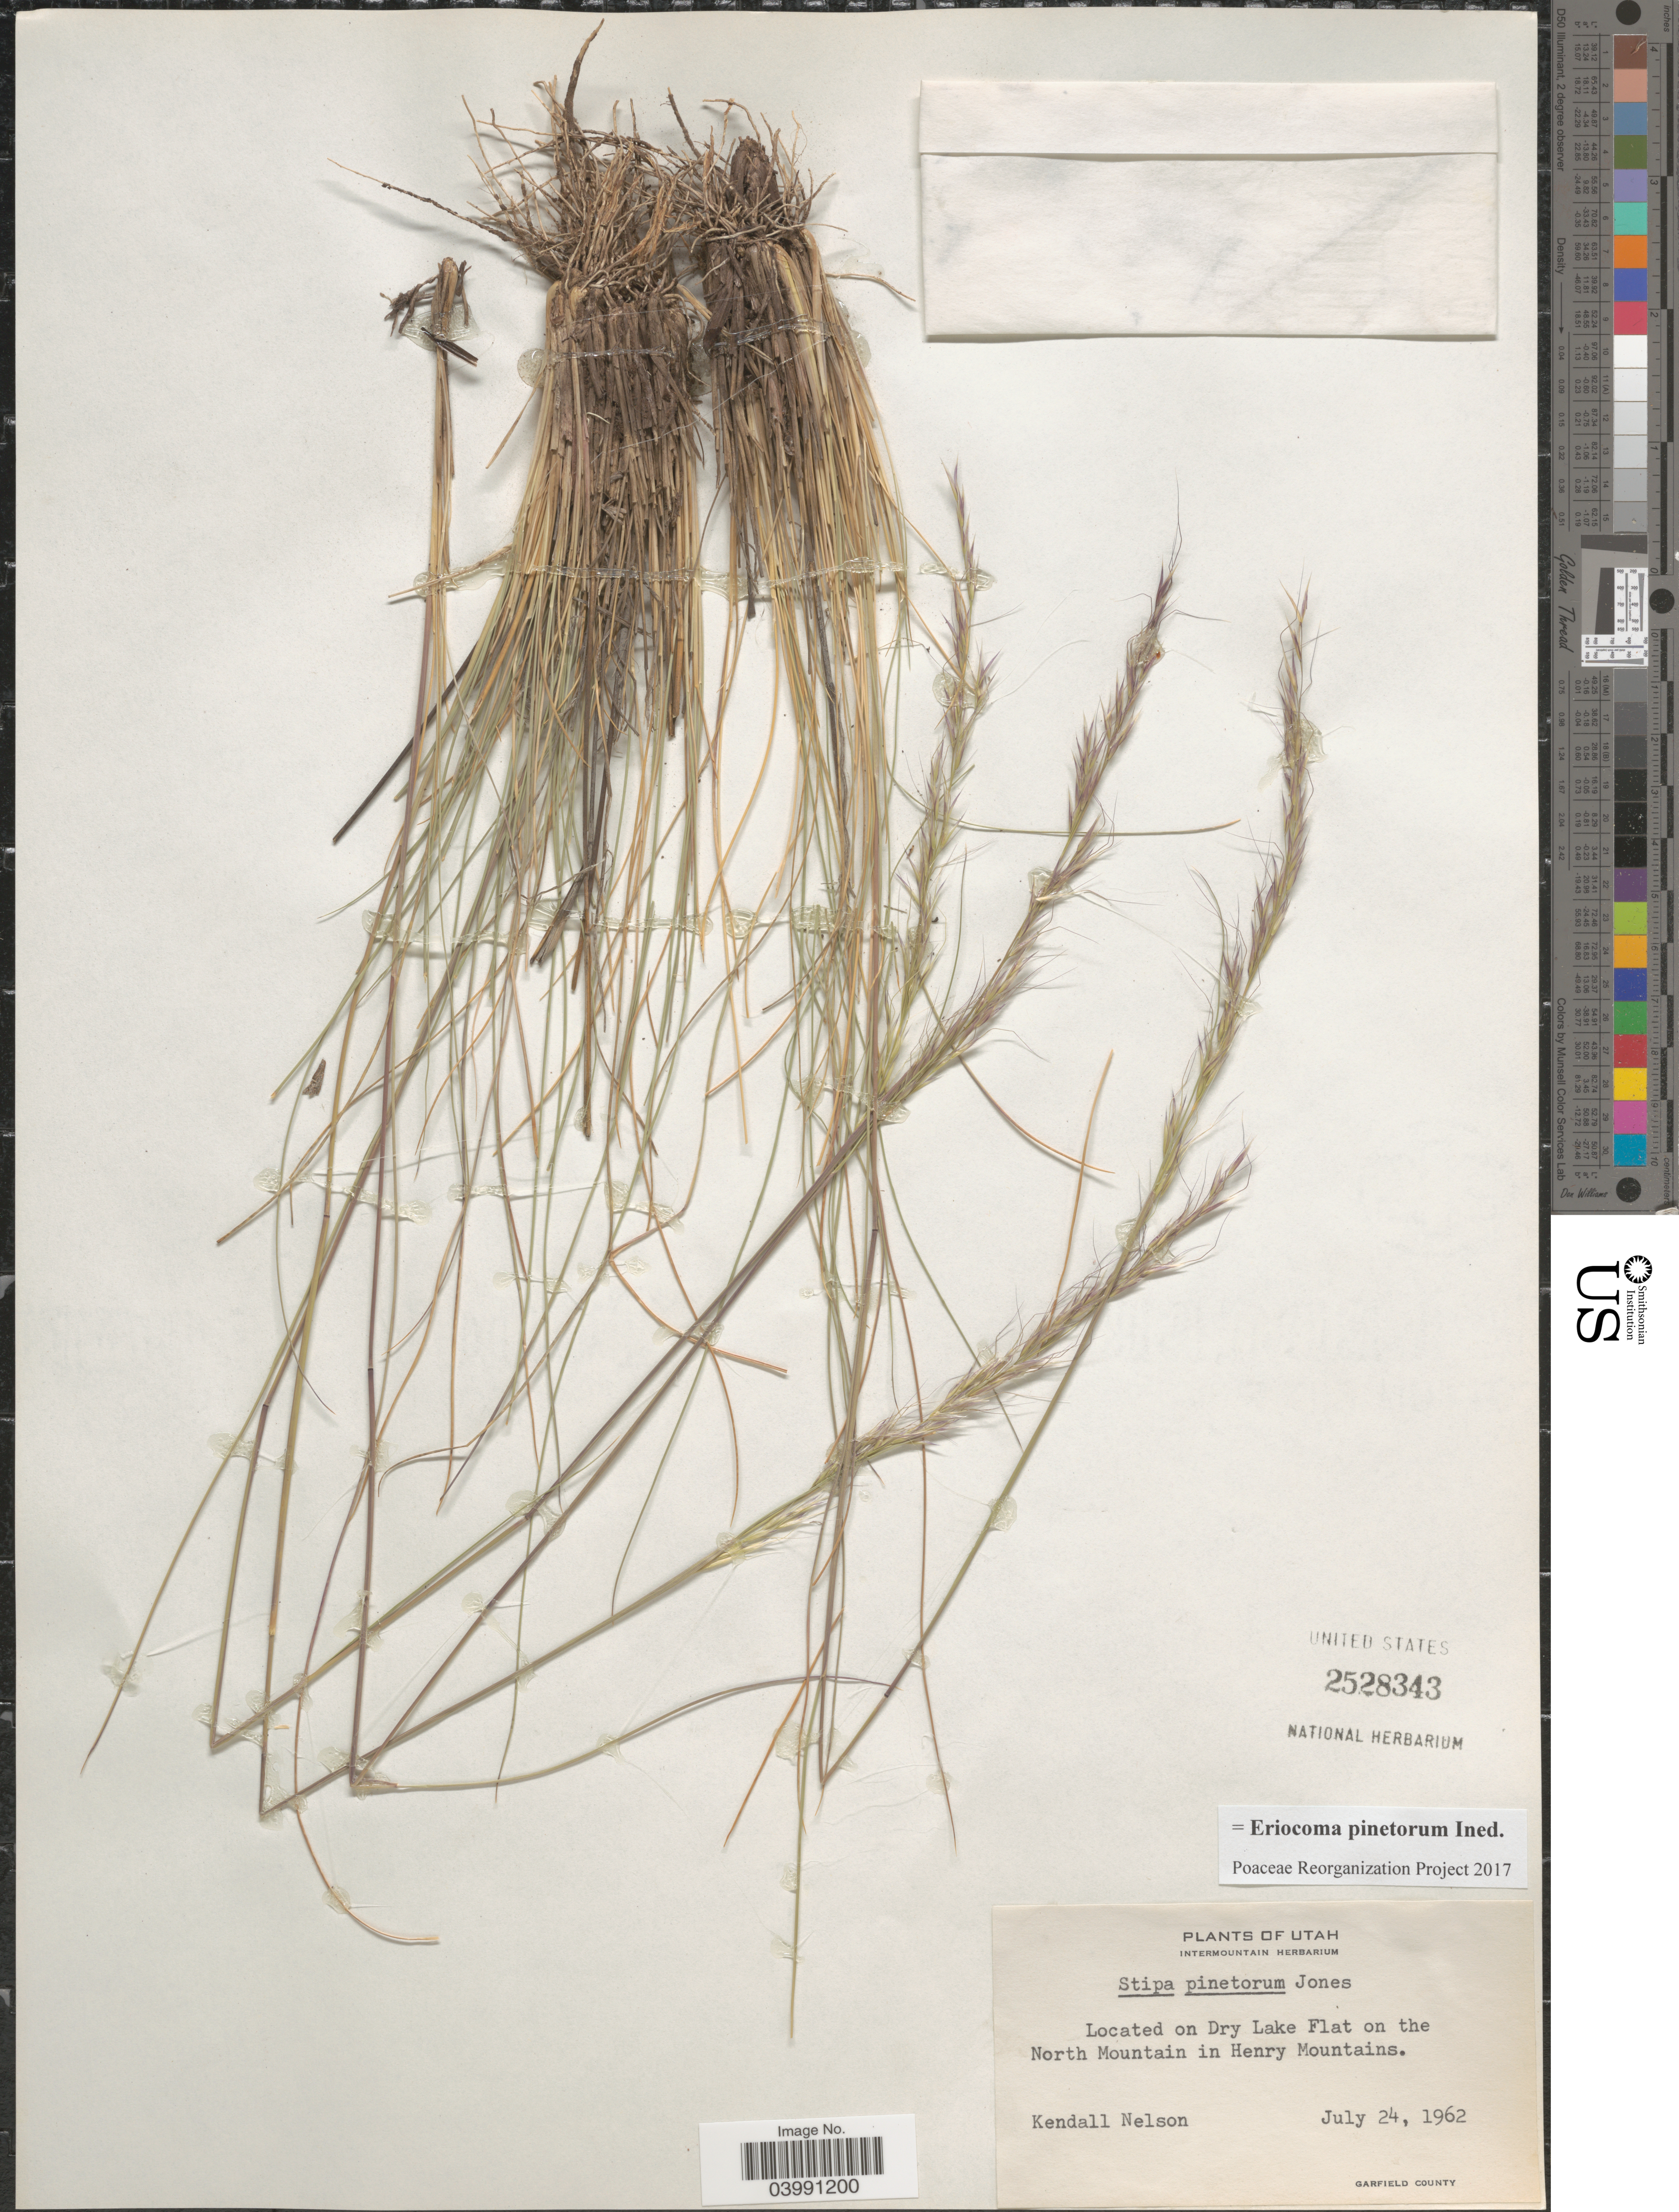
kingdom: Plantae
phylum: Tracheophyta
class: Liliopsida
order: Poales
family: Poaceae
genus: Eriocoma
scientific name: Eriocoma pinetorum ined.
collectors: K. Nelson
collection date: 1962-07-24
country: United States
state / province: Utah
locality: On Dry Lake Flat on the North Mountain in Henry Mountains. Garfield County.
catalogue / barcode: US 2528343